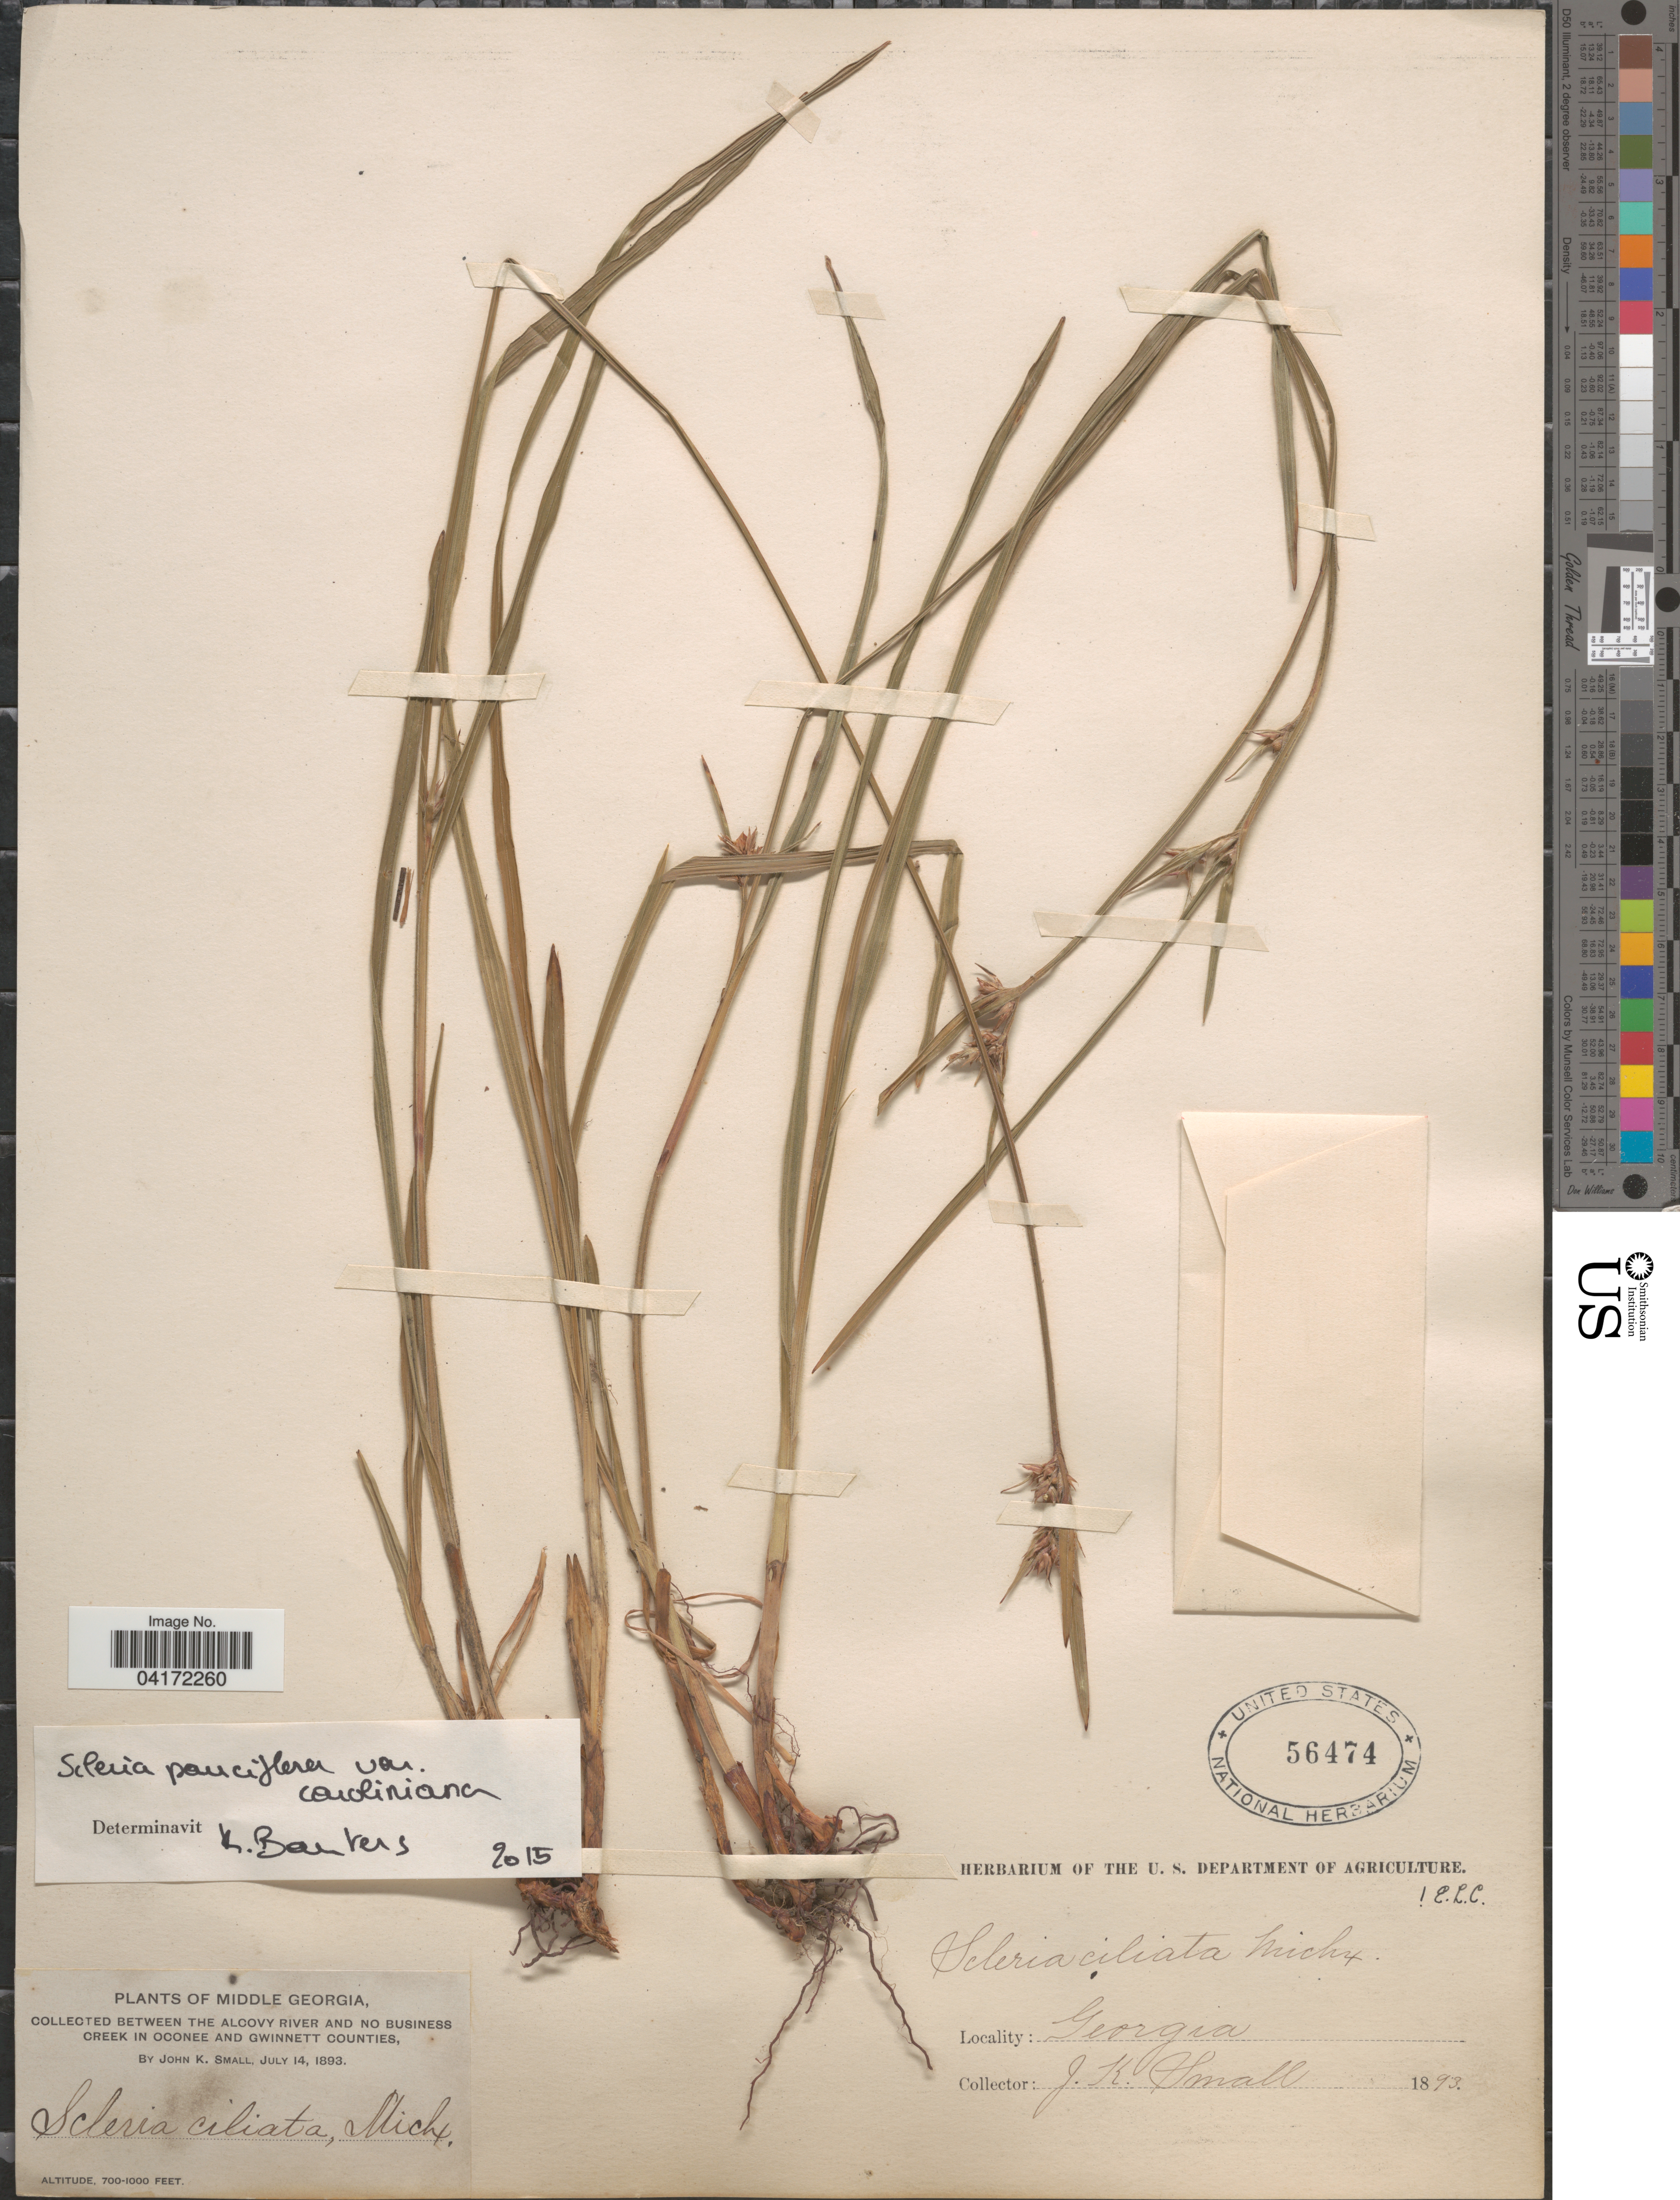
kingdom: Plantae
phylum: Tracheophyta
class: Liliopsida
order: Poales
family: Cyperaceae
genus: Scleria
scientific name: Scleria pauciflora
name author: Muhl. ex Willd.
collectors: J. K. Small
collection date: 1893-07-14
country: United States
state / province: Georgia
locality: Middle Georgia. Between the Alcovy River and No Business Creek in Oconee and Gwinnett Counties.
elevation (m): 213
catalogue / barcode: US 56474